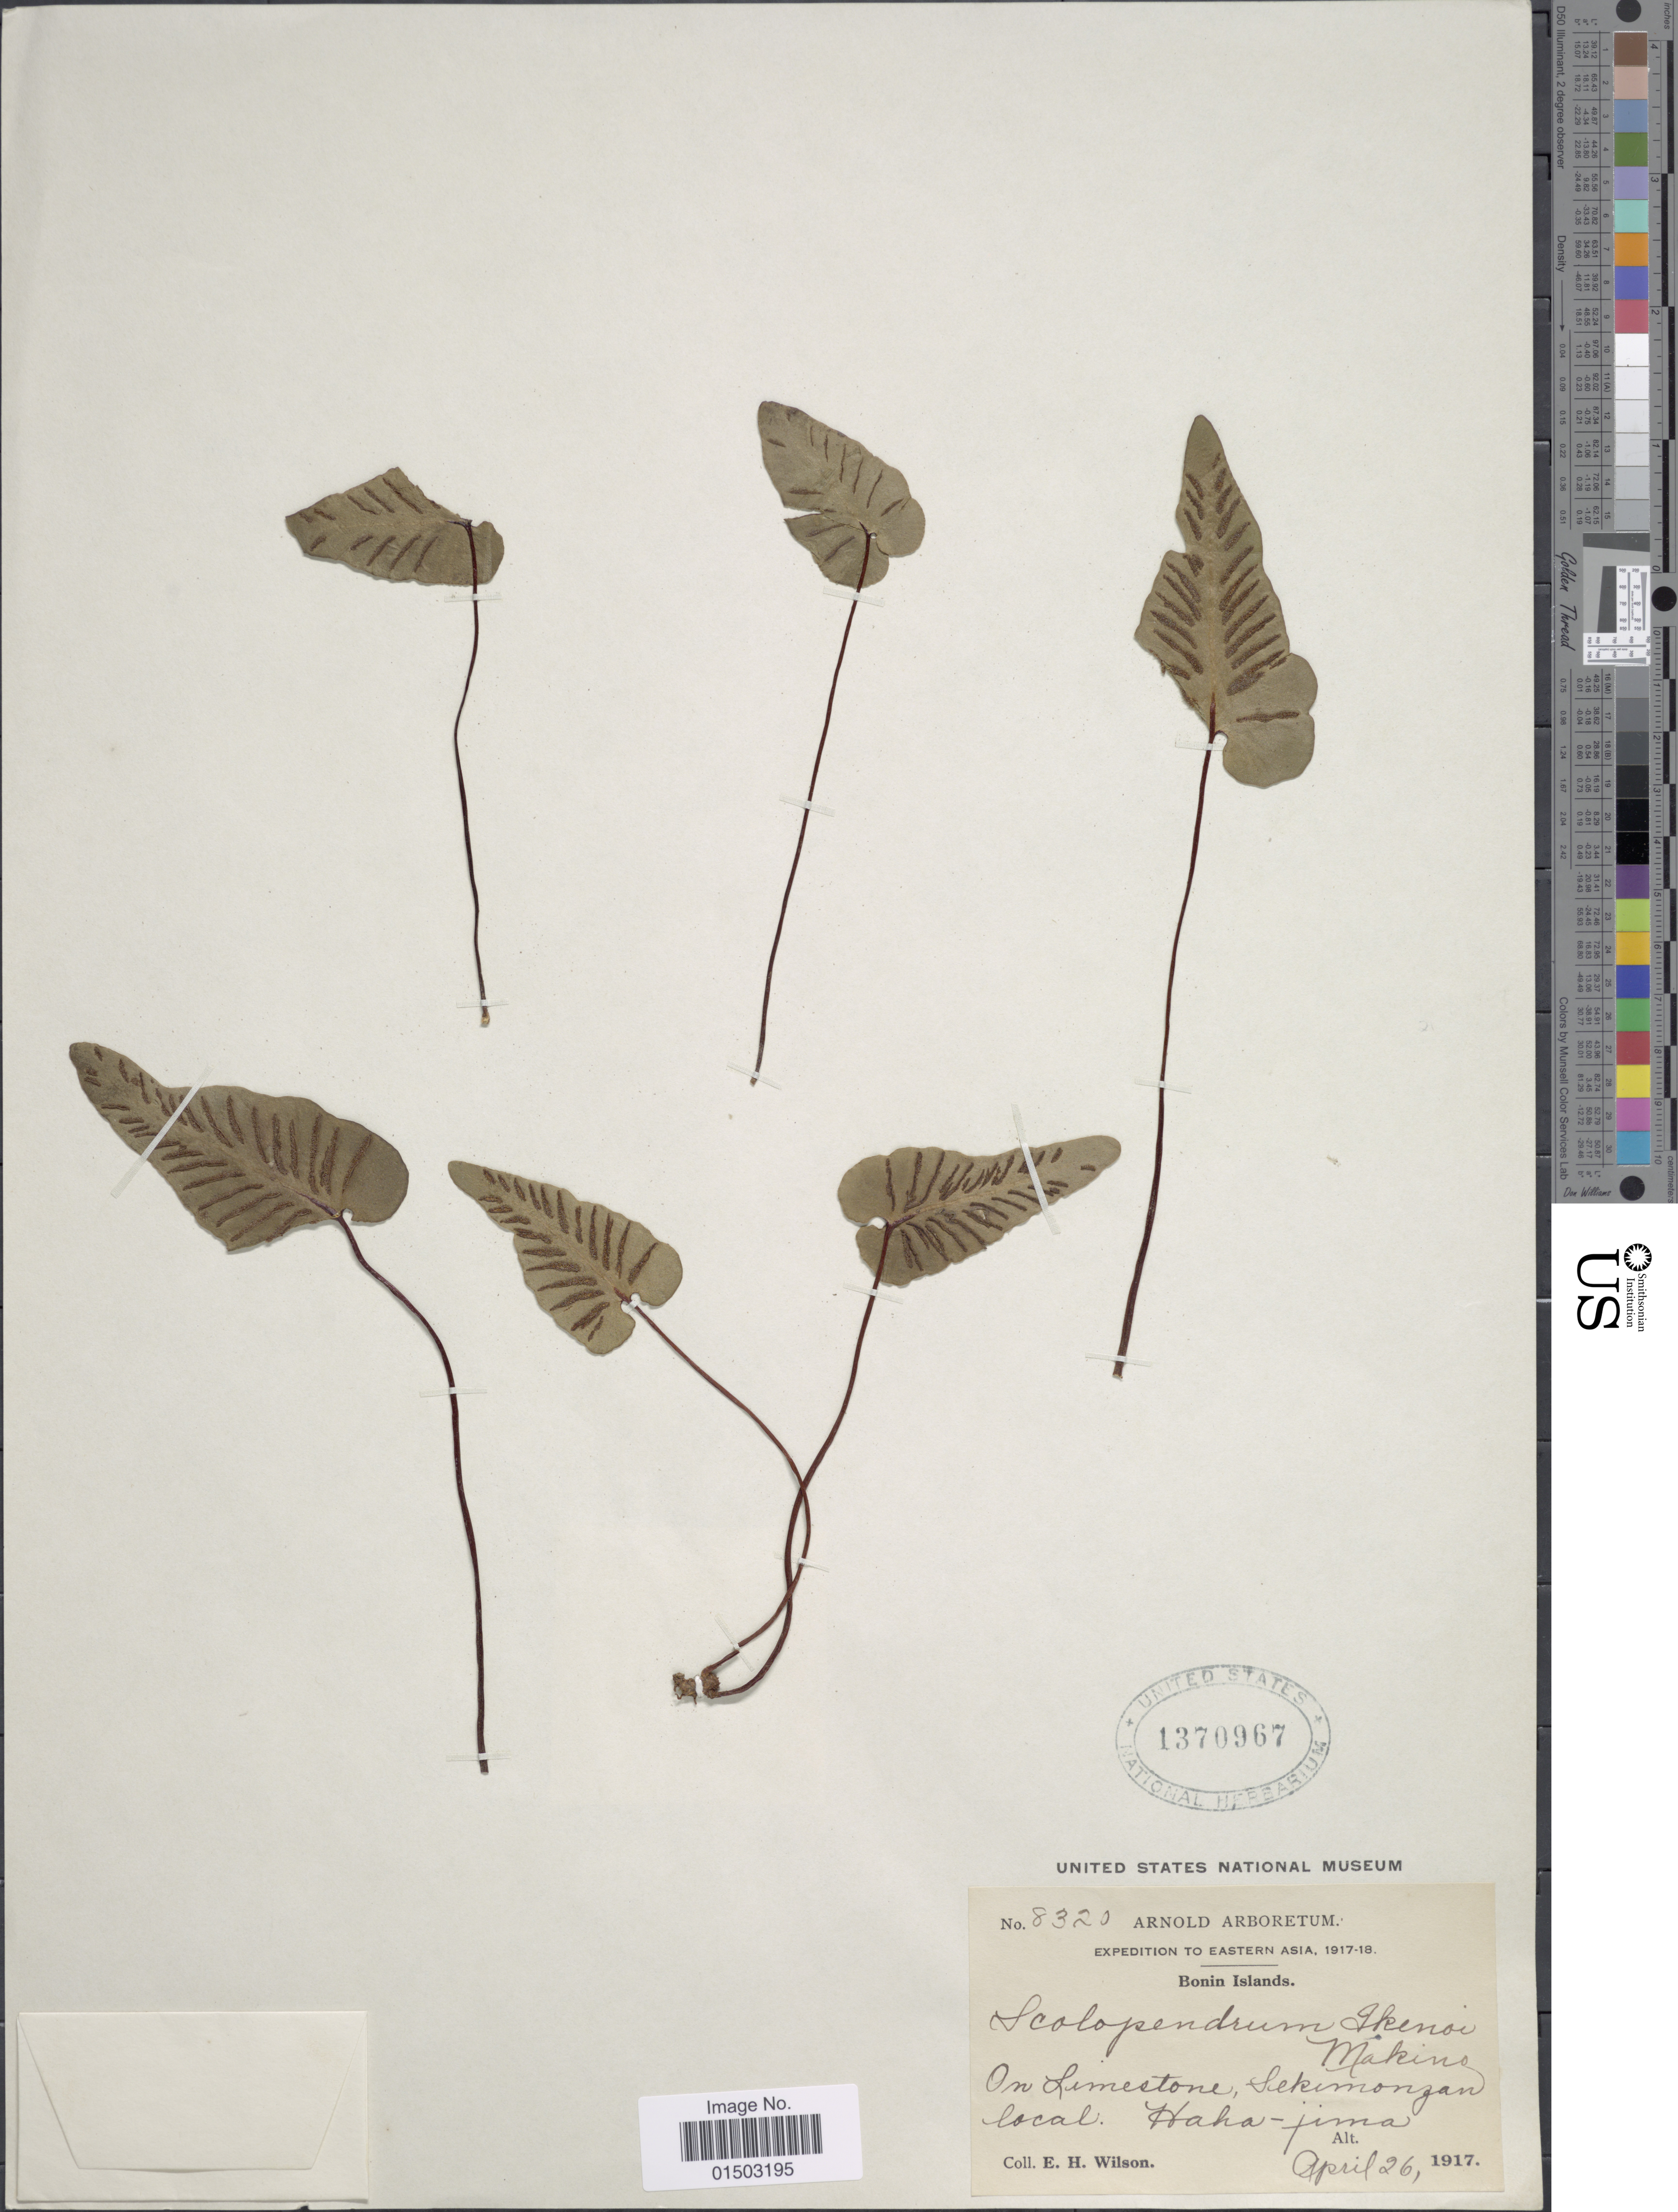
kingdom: Plantae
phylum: Tracheophyta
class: Polypodiopsida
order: Polypodiales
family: Aspleniaceae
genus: Hymenasplenium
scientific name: Hymenasplenium ikenoi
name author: (Makino) Viane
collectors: E. Wilson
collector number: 8320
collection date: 1917-04-26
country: Japan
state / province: Tokyo, Federal City of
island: Bonin Islands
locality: Bonin Island. On limestone, Sekimonzan local. Haha- jima. Eastern Asia.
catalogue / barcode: US 1370967